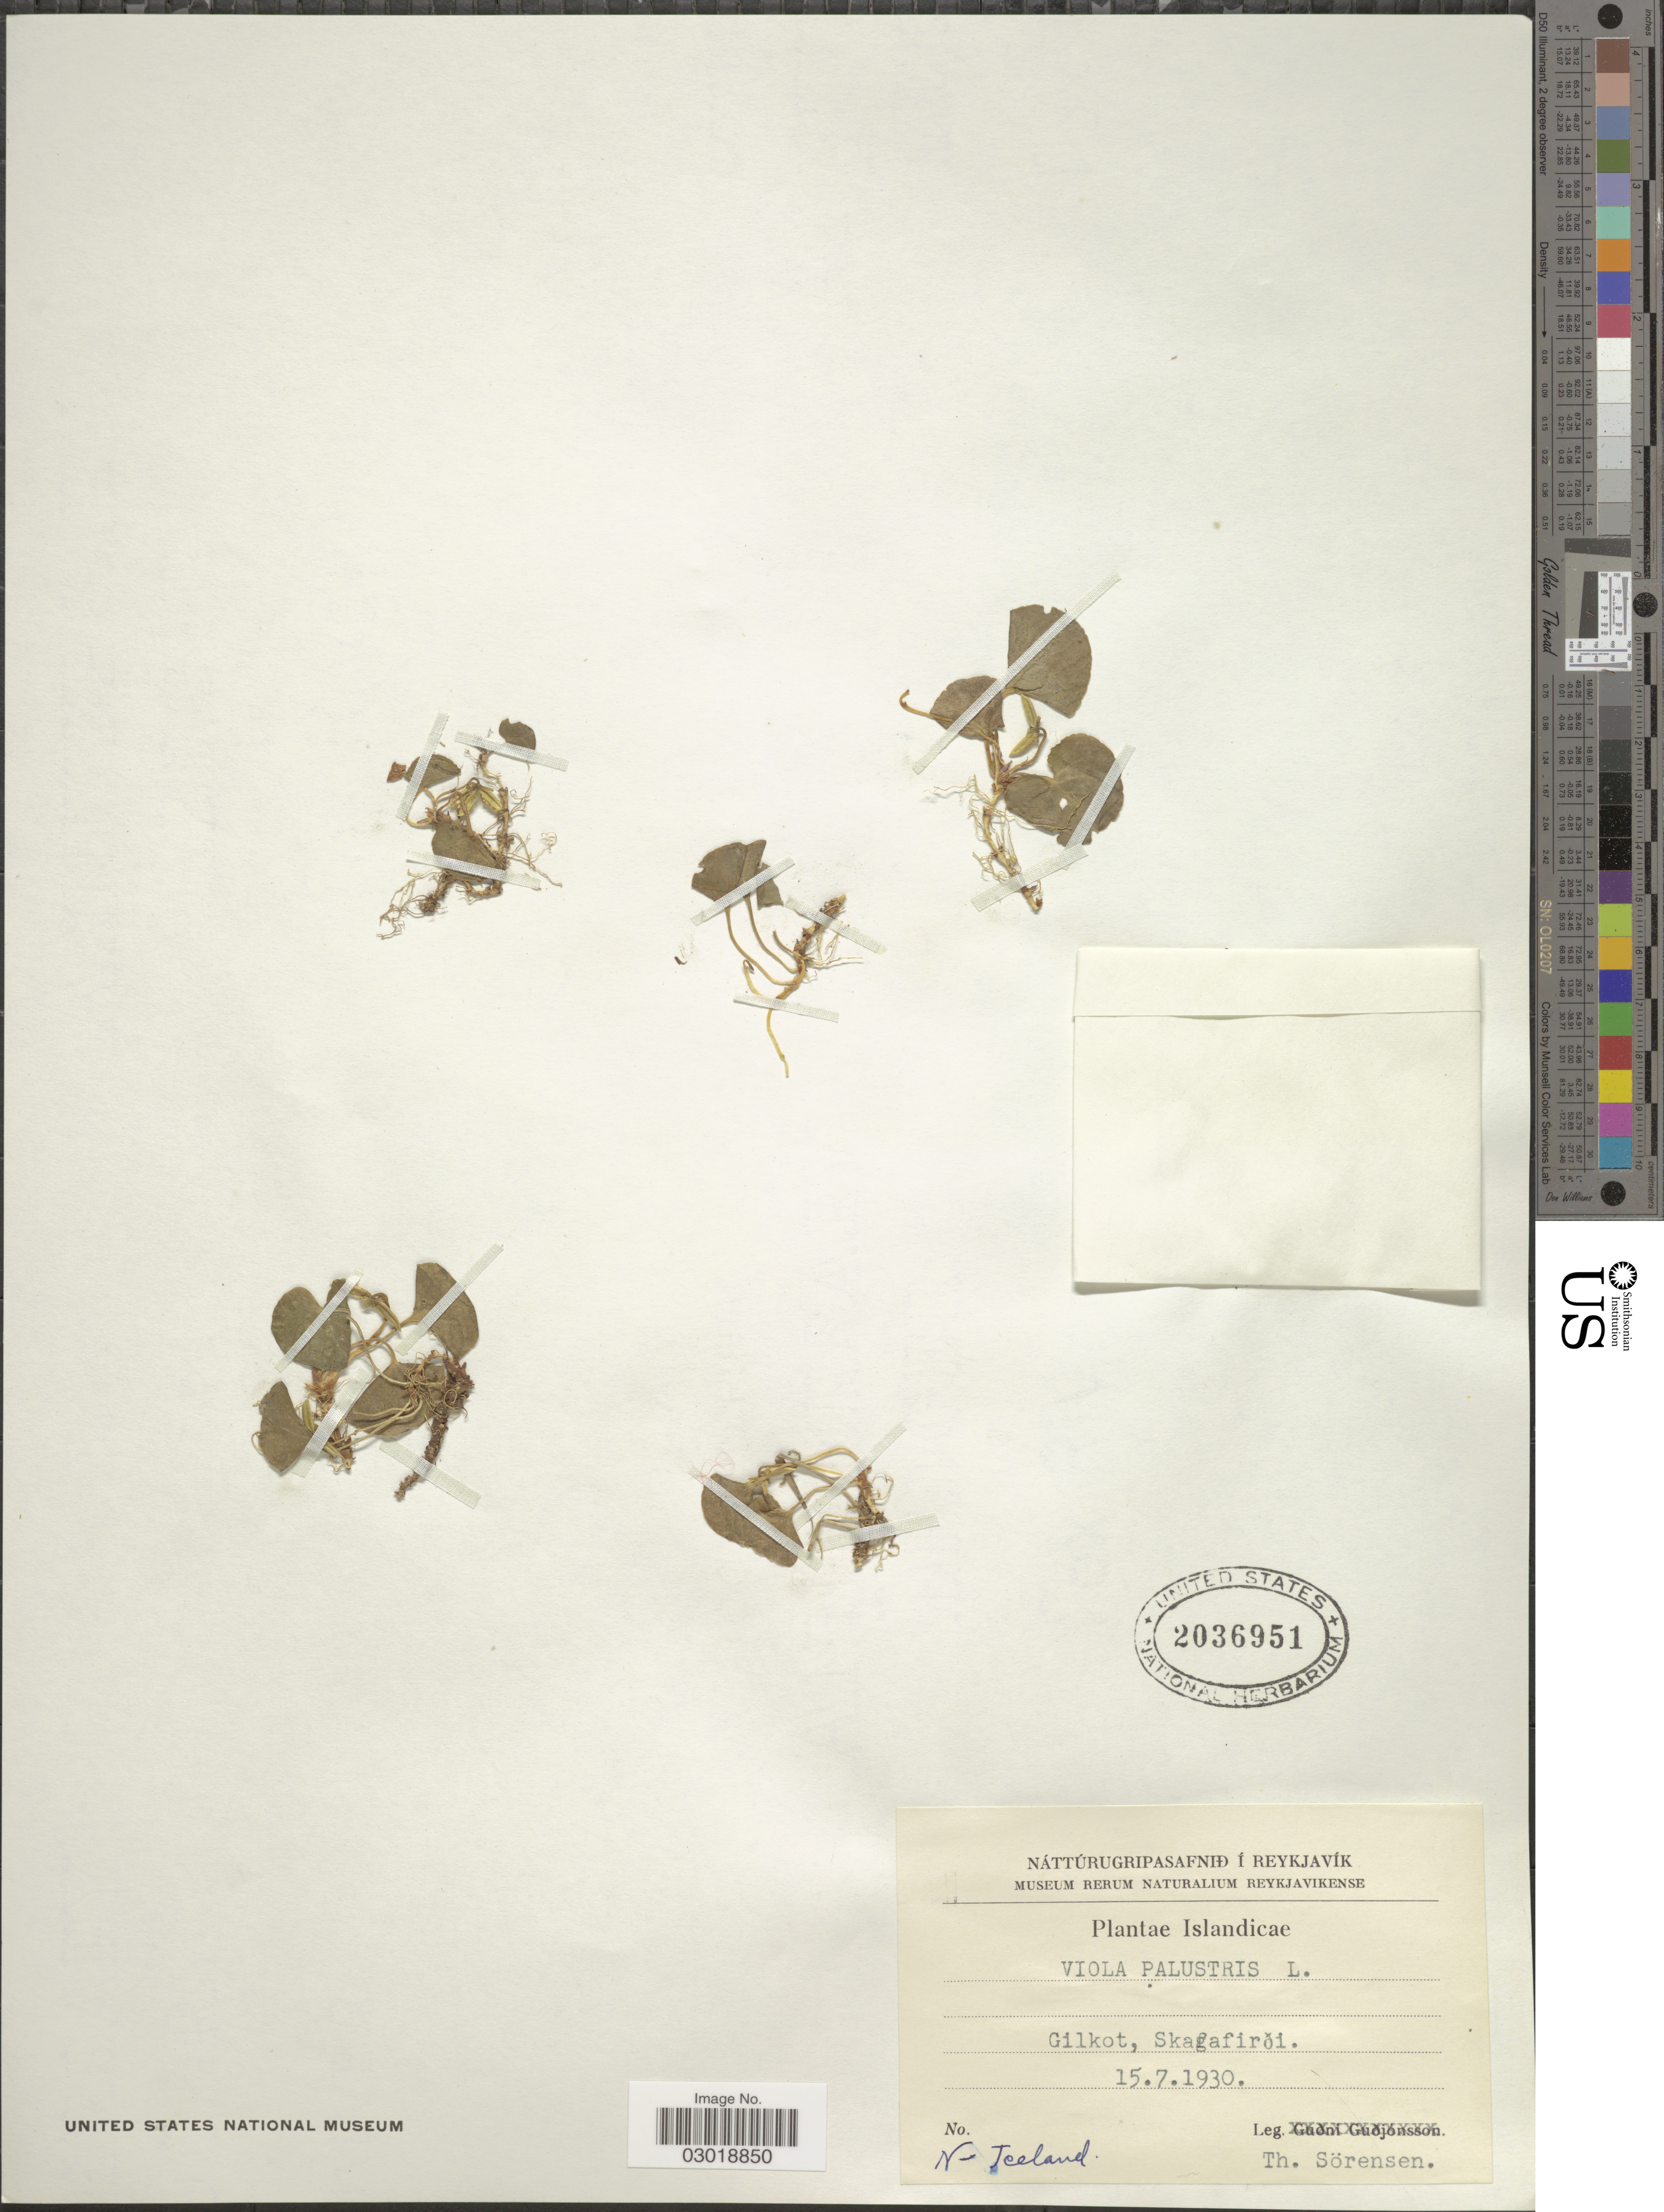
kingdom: Plantae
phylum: Tracheophyta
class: Magnoliopsida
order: Malpighiales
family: Violaceae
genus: Viola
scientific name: Viola palustris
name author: L.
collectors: T. Sorensen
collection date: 1930-07-15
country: Iceland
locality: Islandicae, Gilkot, Skagafiroi. N-Iceland.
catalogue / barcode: US 2036951